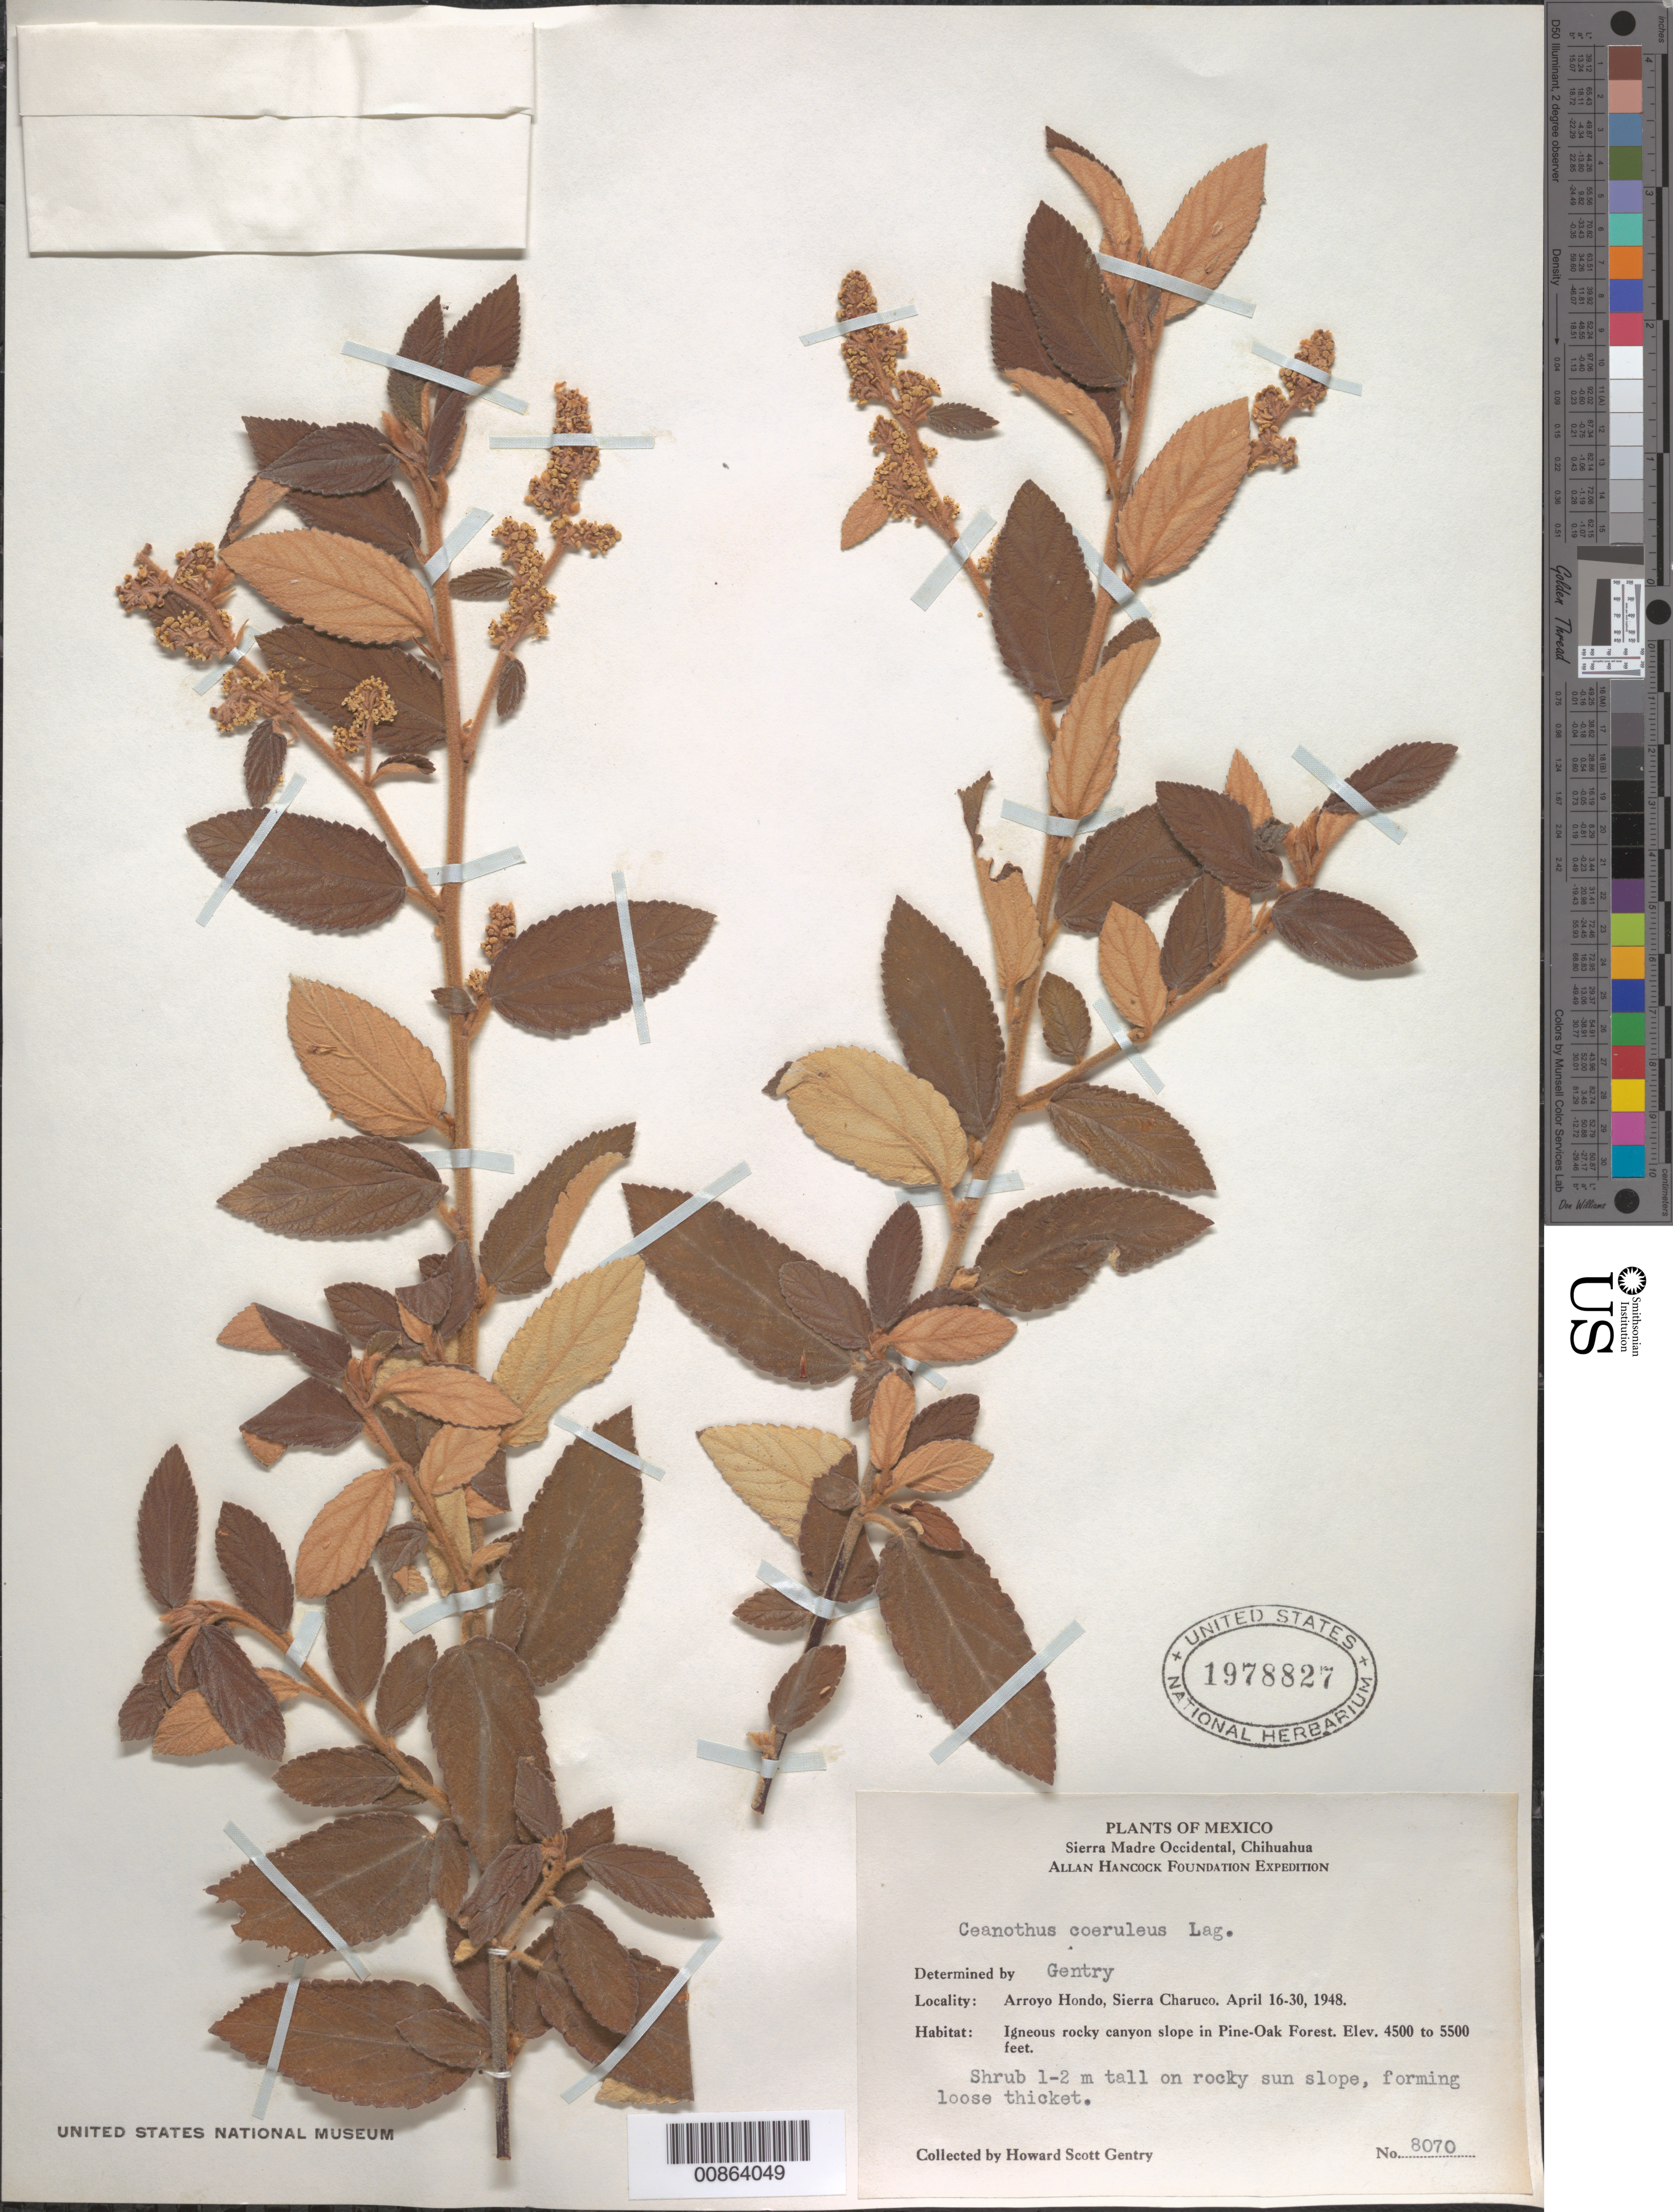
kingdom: Plantae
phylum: Tracheophyta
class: Magnoliopsida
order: Rosales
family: Rhamnaceae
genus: Ceanothus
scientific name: Ceanothus caeruleus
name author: Lag.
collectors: H. S. Gentry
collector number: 8070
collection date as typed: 16 Apr 1948 to 30 Apr 1948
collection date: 1948-04-16/1948-04-30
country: Mexico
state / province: Chihuahua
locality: Arroyo Hondo, Sierra Charuco.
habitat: Igneous rocky canyon sun slope in Pine-Oak Forest.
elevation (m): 1372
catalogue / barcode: US 1978827